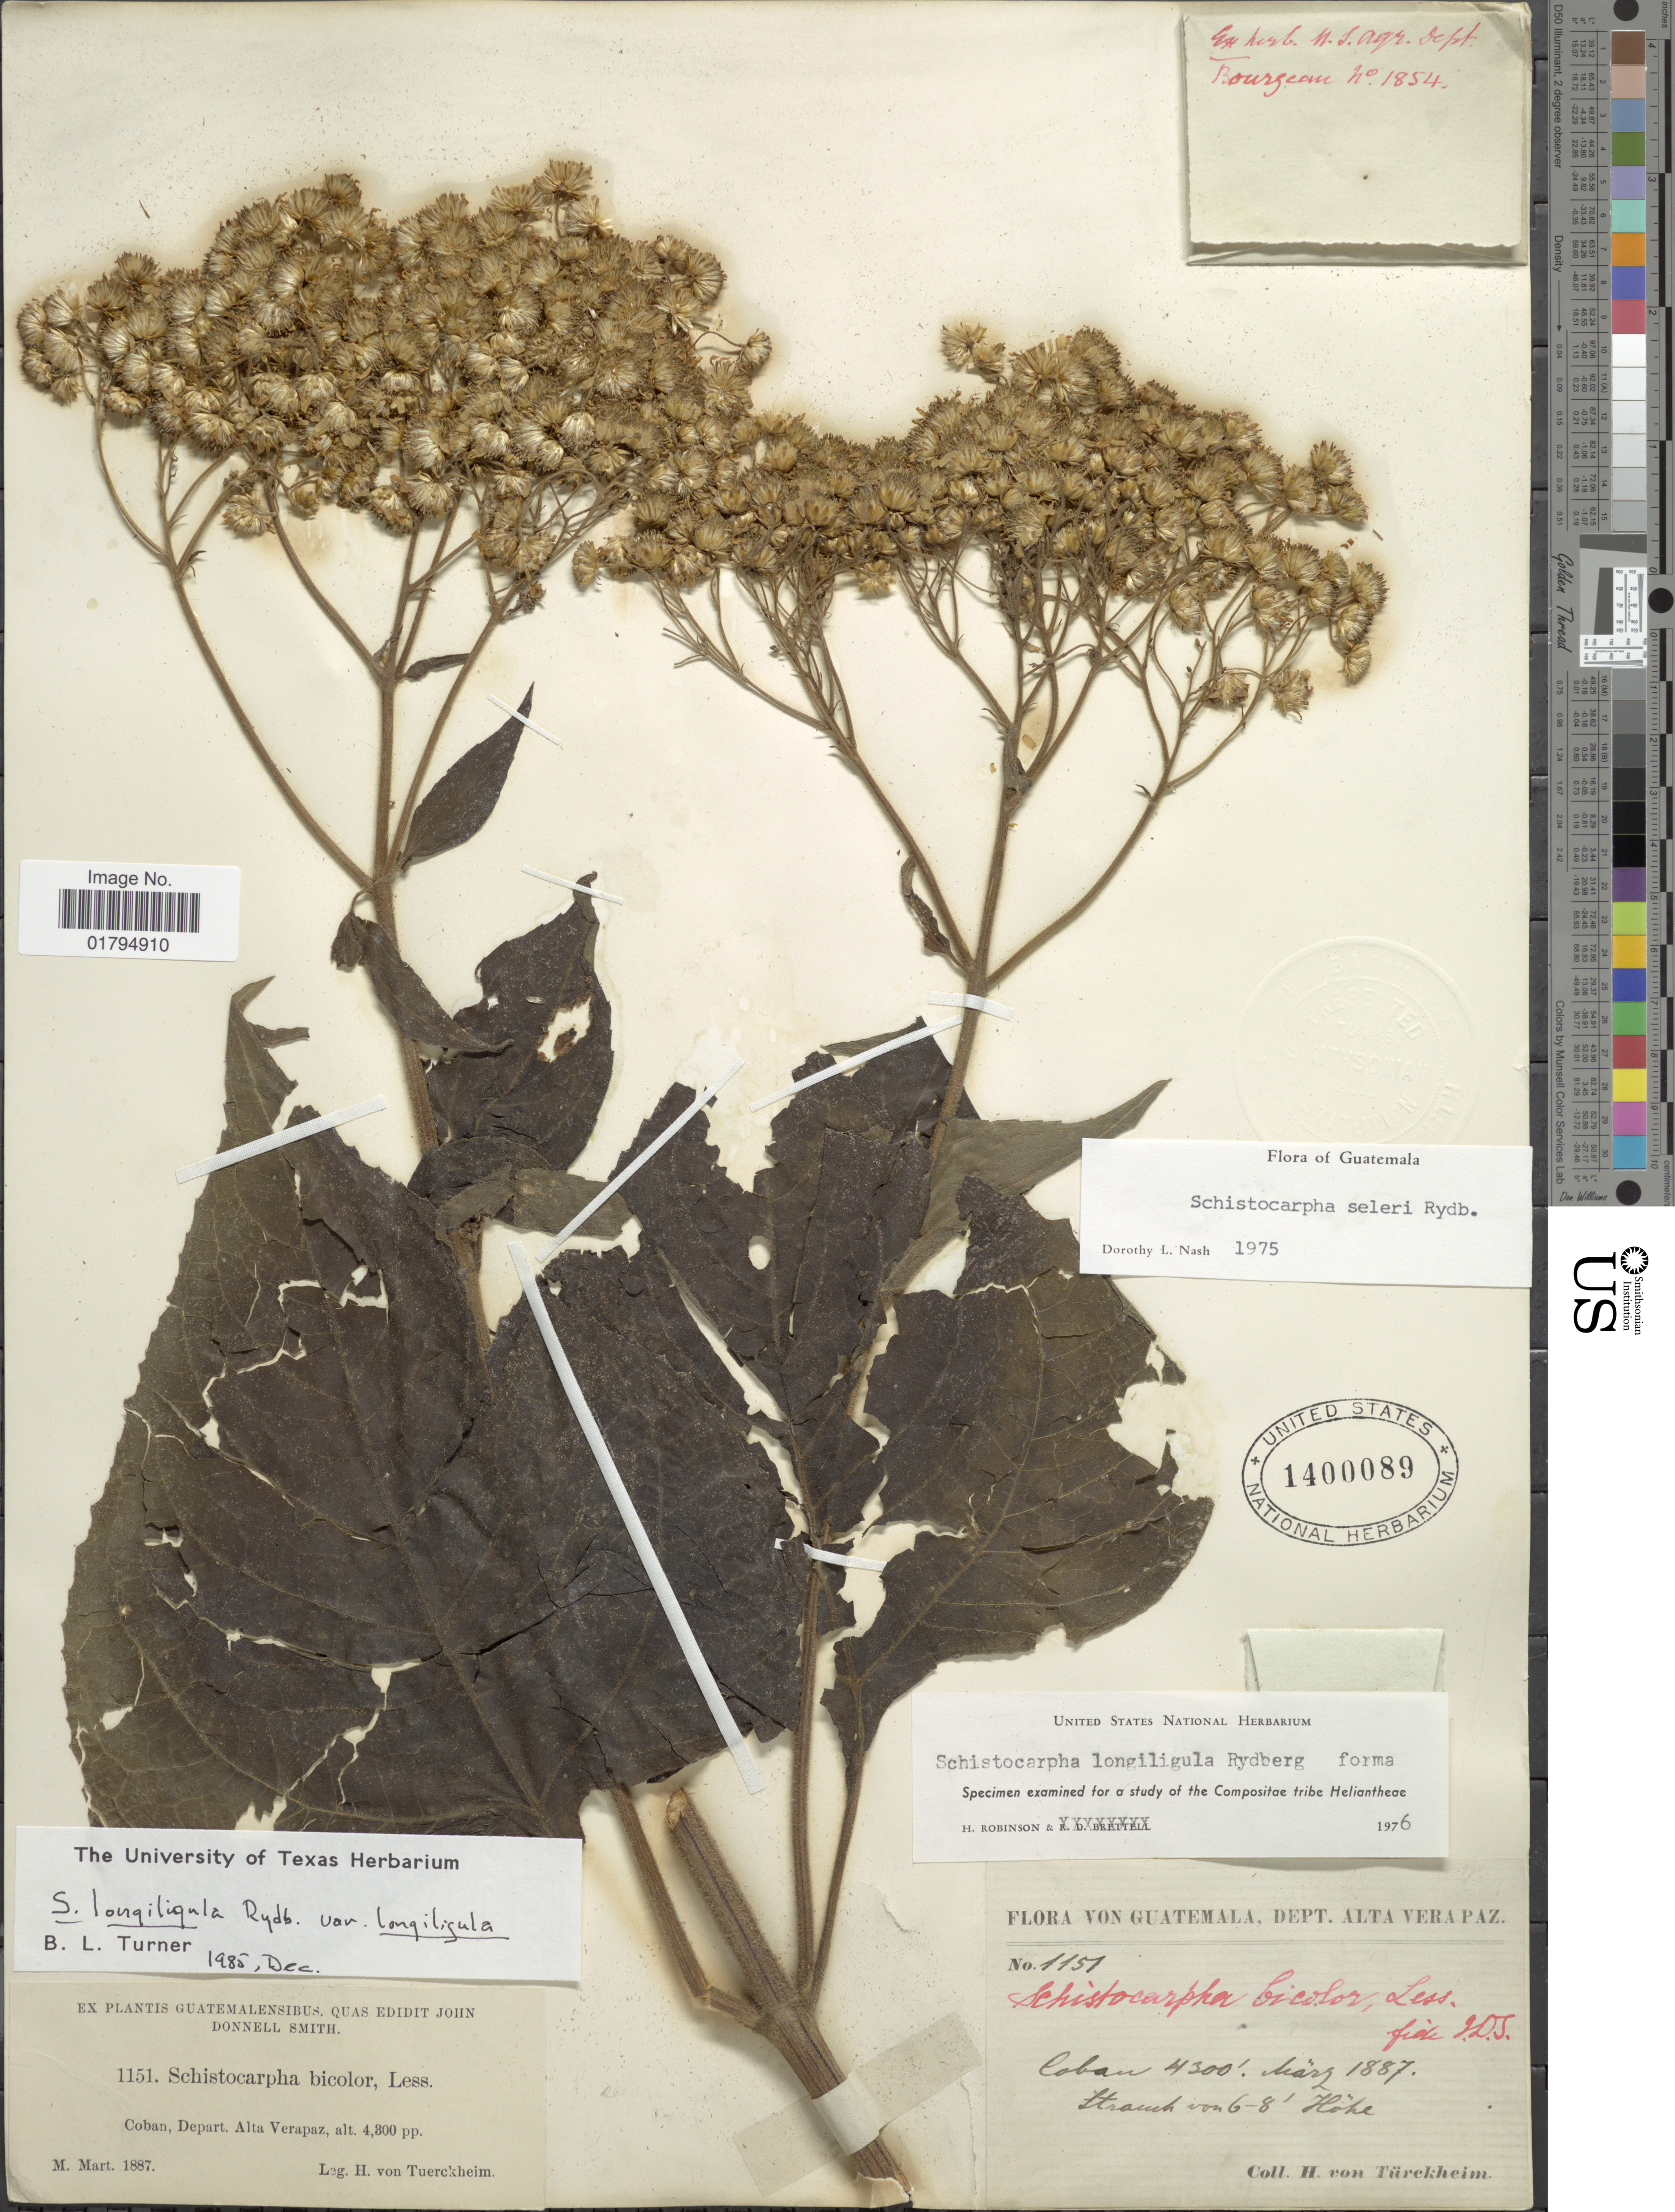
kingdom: Plantae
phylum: Tracheophyta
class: Magnoliopsida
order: Asterales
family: Asteraceae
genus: Schistocarpha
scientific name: Schistocarpha longiligula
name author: Rydb.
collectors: H. von Türckheim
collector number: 1151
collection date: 1887-03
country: Guatemala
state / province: Alta Verapaz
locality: Coban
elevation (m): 1311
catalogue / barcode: US 1400089